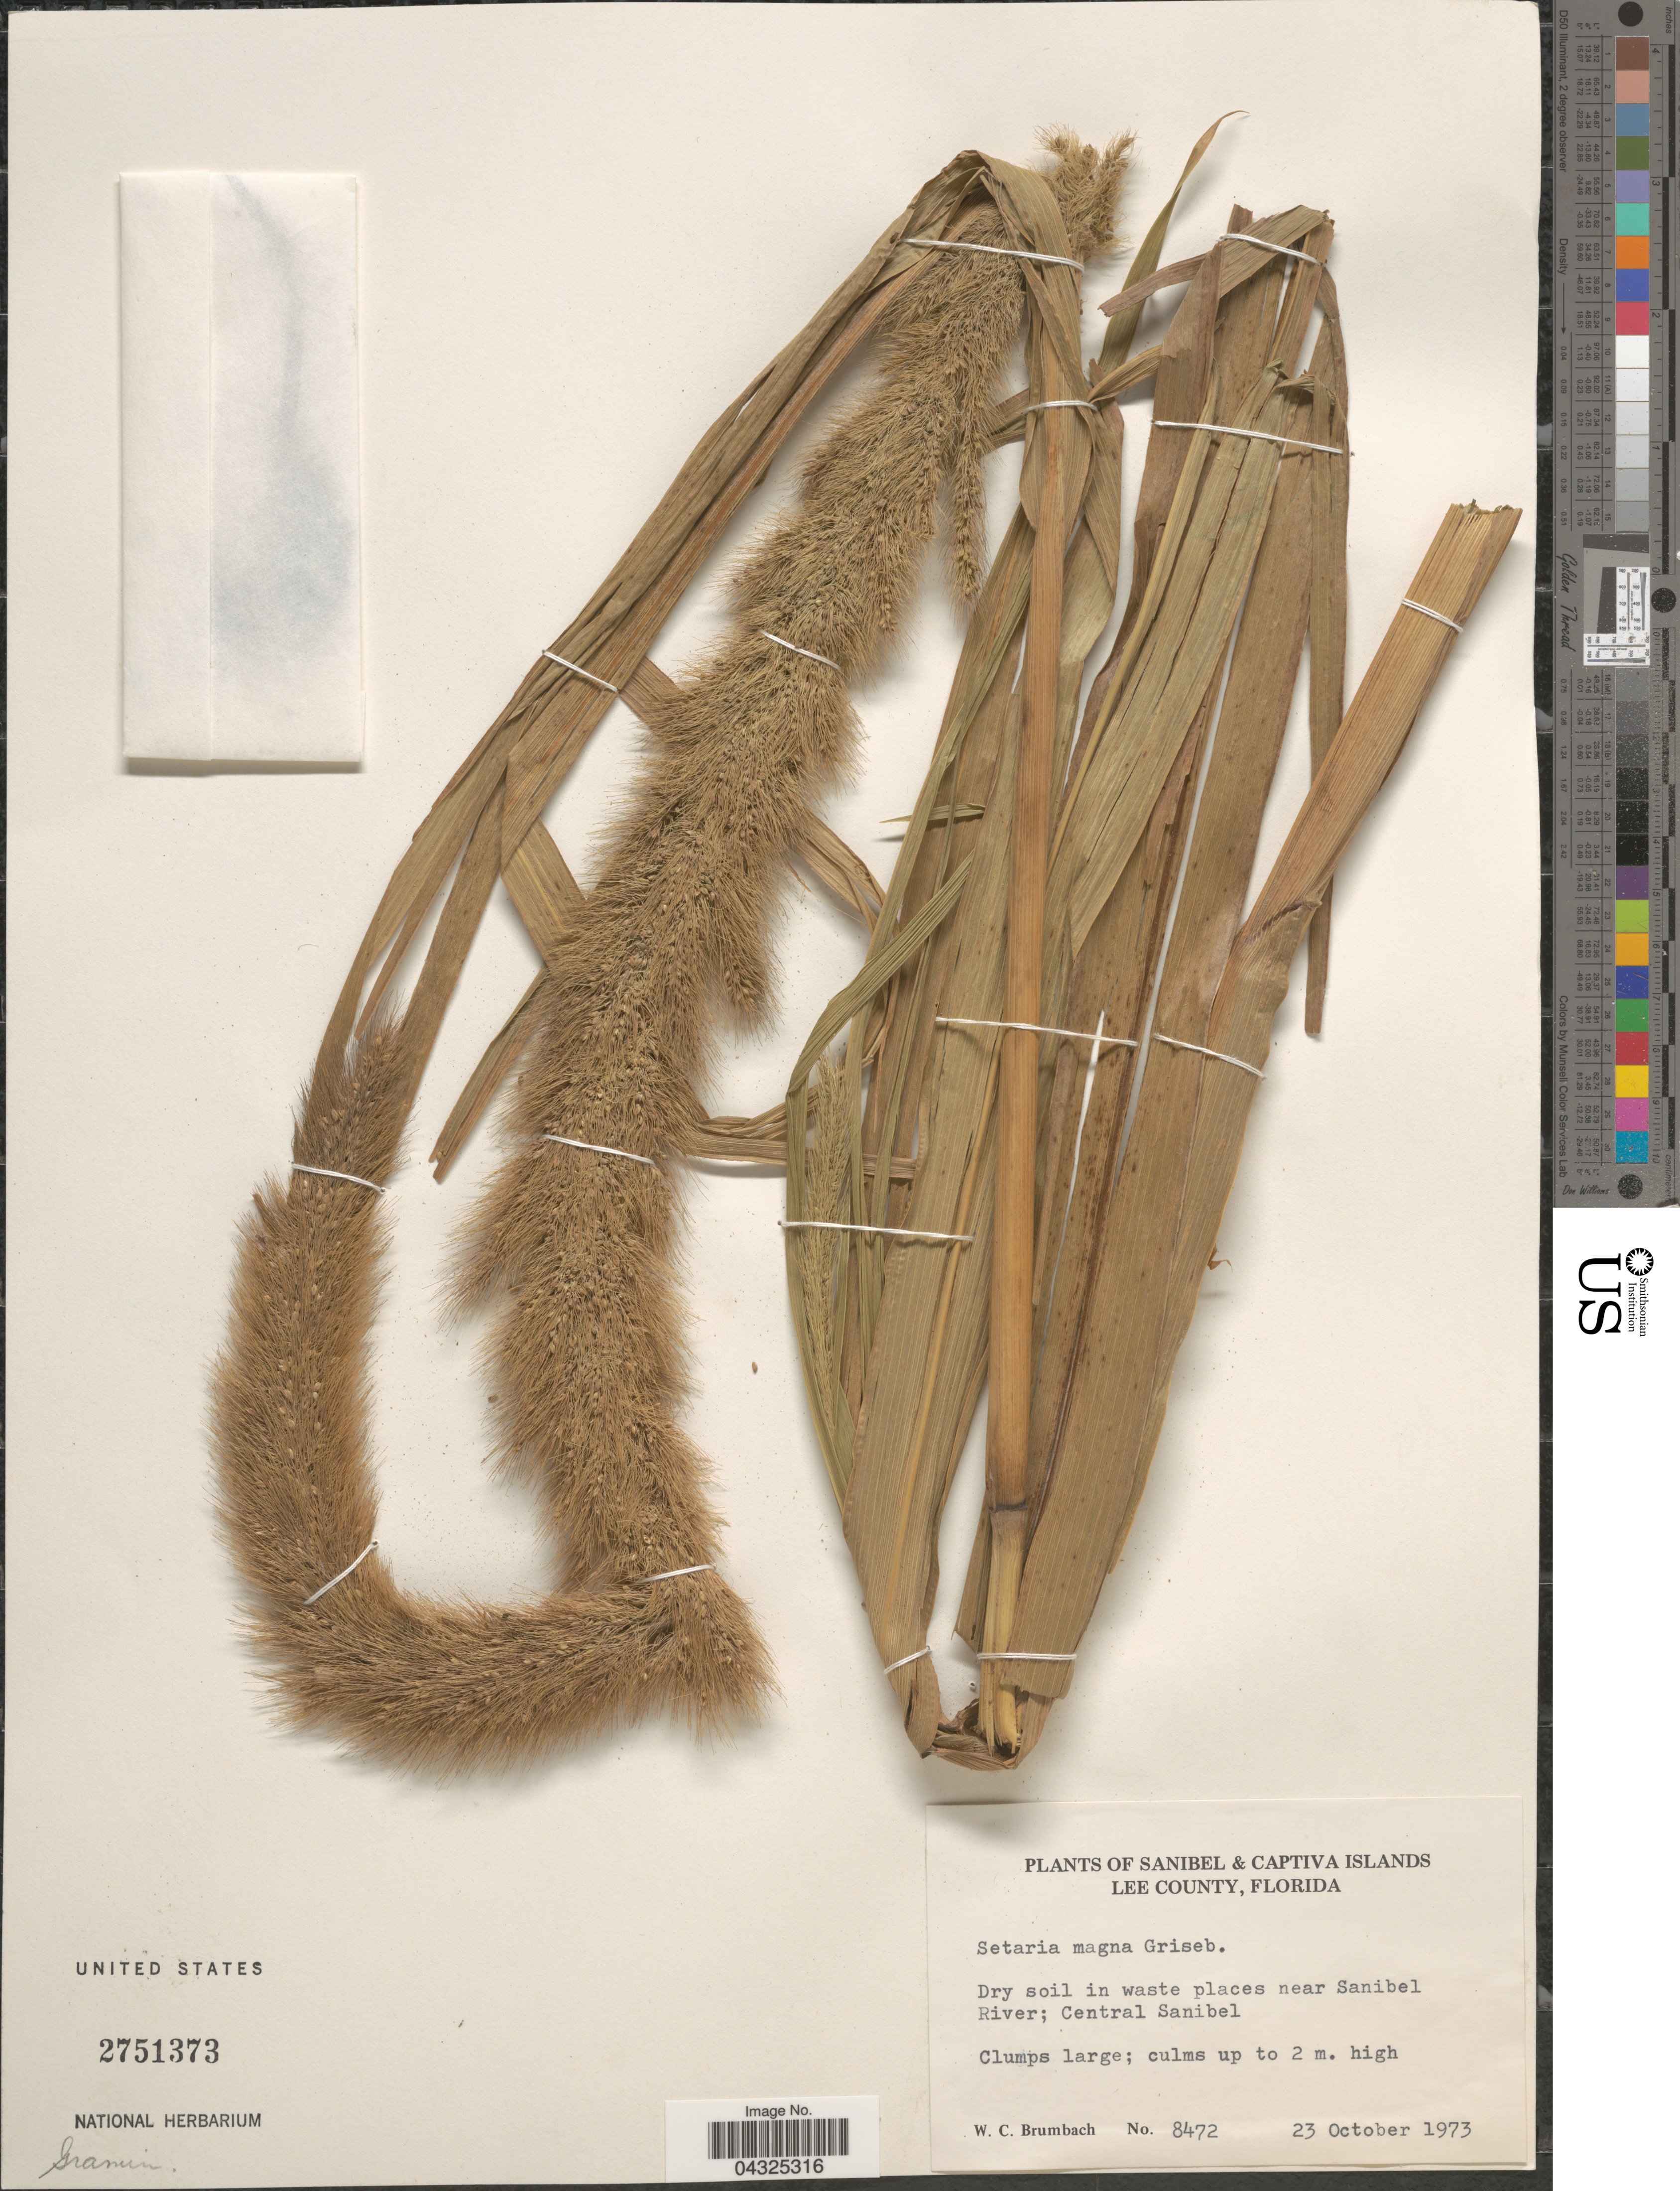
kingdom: Plantae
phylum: Tracheophyta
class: Liliopsida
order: Poales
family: Poaceae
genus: Setaria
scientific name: Setaria magna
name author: Griseb.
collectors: W. C. Brumbach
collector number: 8472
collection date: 1973-10-23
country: United States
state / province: Florida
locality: Sanibel & Captiva Islands. Lee County. Near Sanibel River; Central Sanibel.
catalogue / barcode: US 2751373